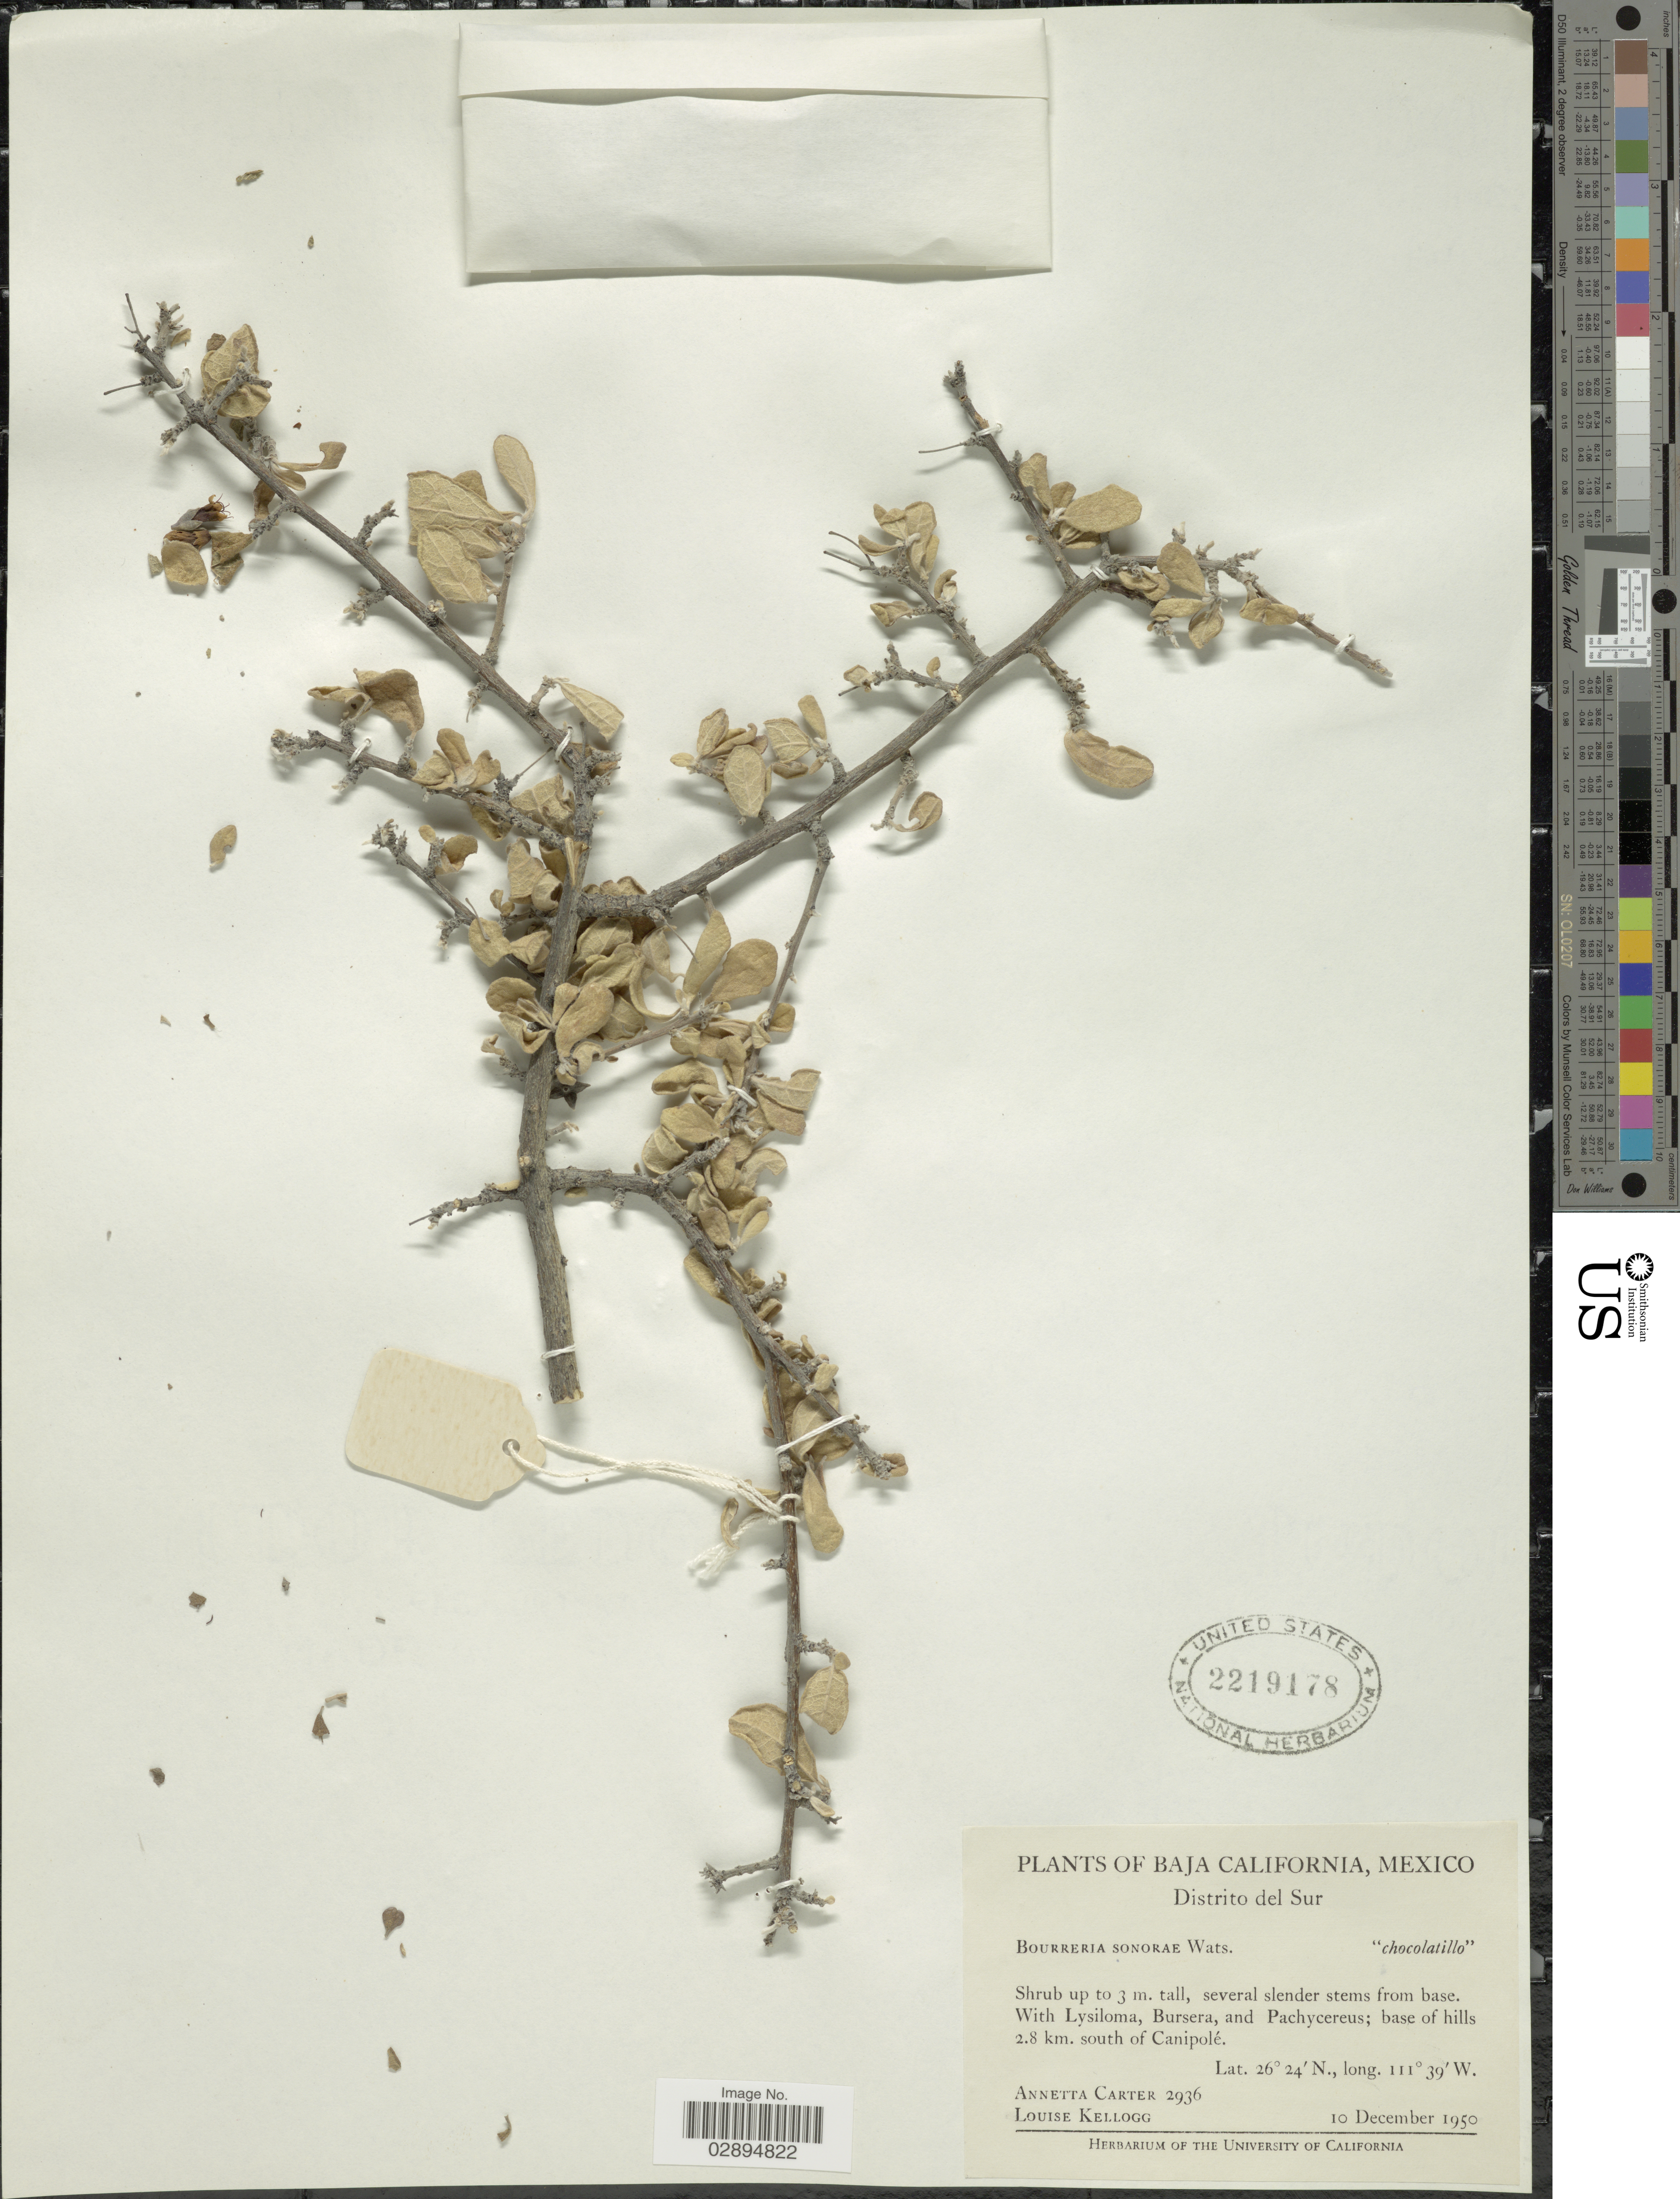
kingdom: Plantae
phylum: Tracheophyta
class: Magnoliopsida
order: Boraginales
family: Ehretiaceae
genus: Bourreria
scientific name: Bourreria sonorae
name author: S. Watson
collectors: A. Carter & L. Kellogg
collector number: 2936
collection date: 1950-12-10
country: Mexico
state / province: Baja California Sur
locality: Baja California. Distrito del Sur. Base of hills 2.8 km. south of Canipolé.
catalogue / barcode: US 2219178